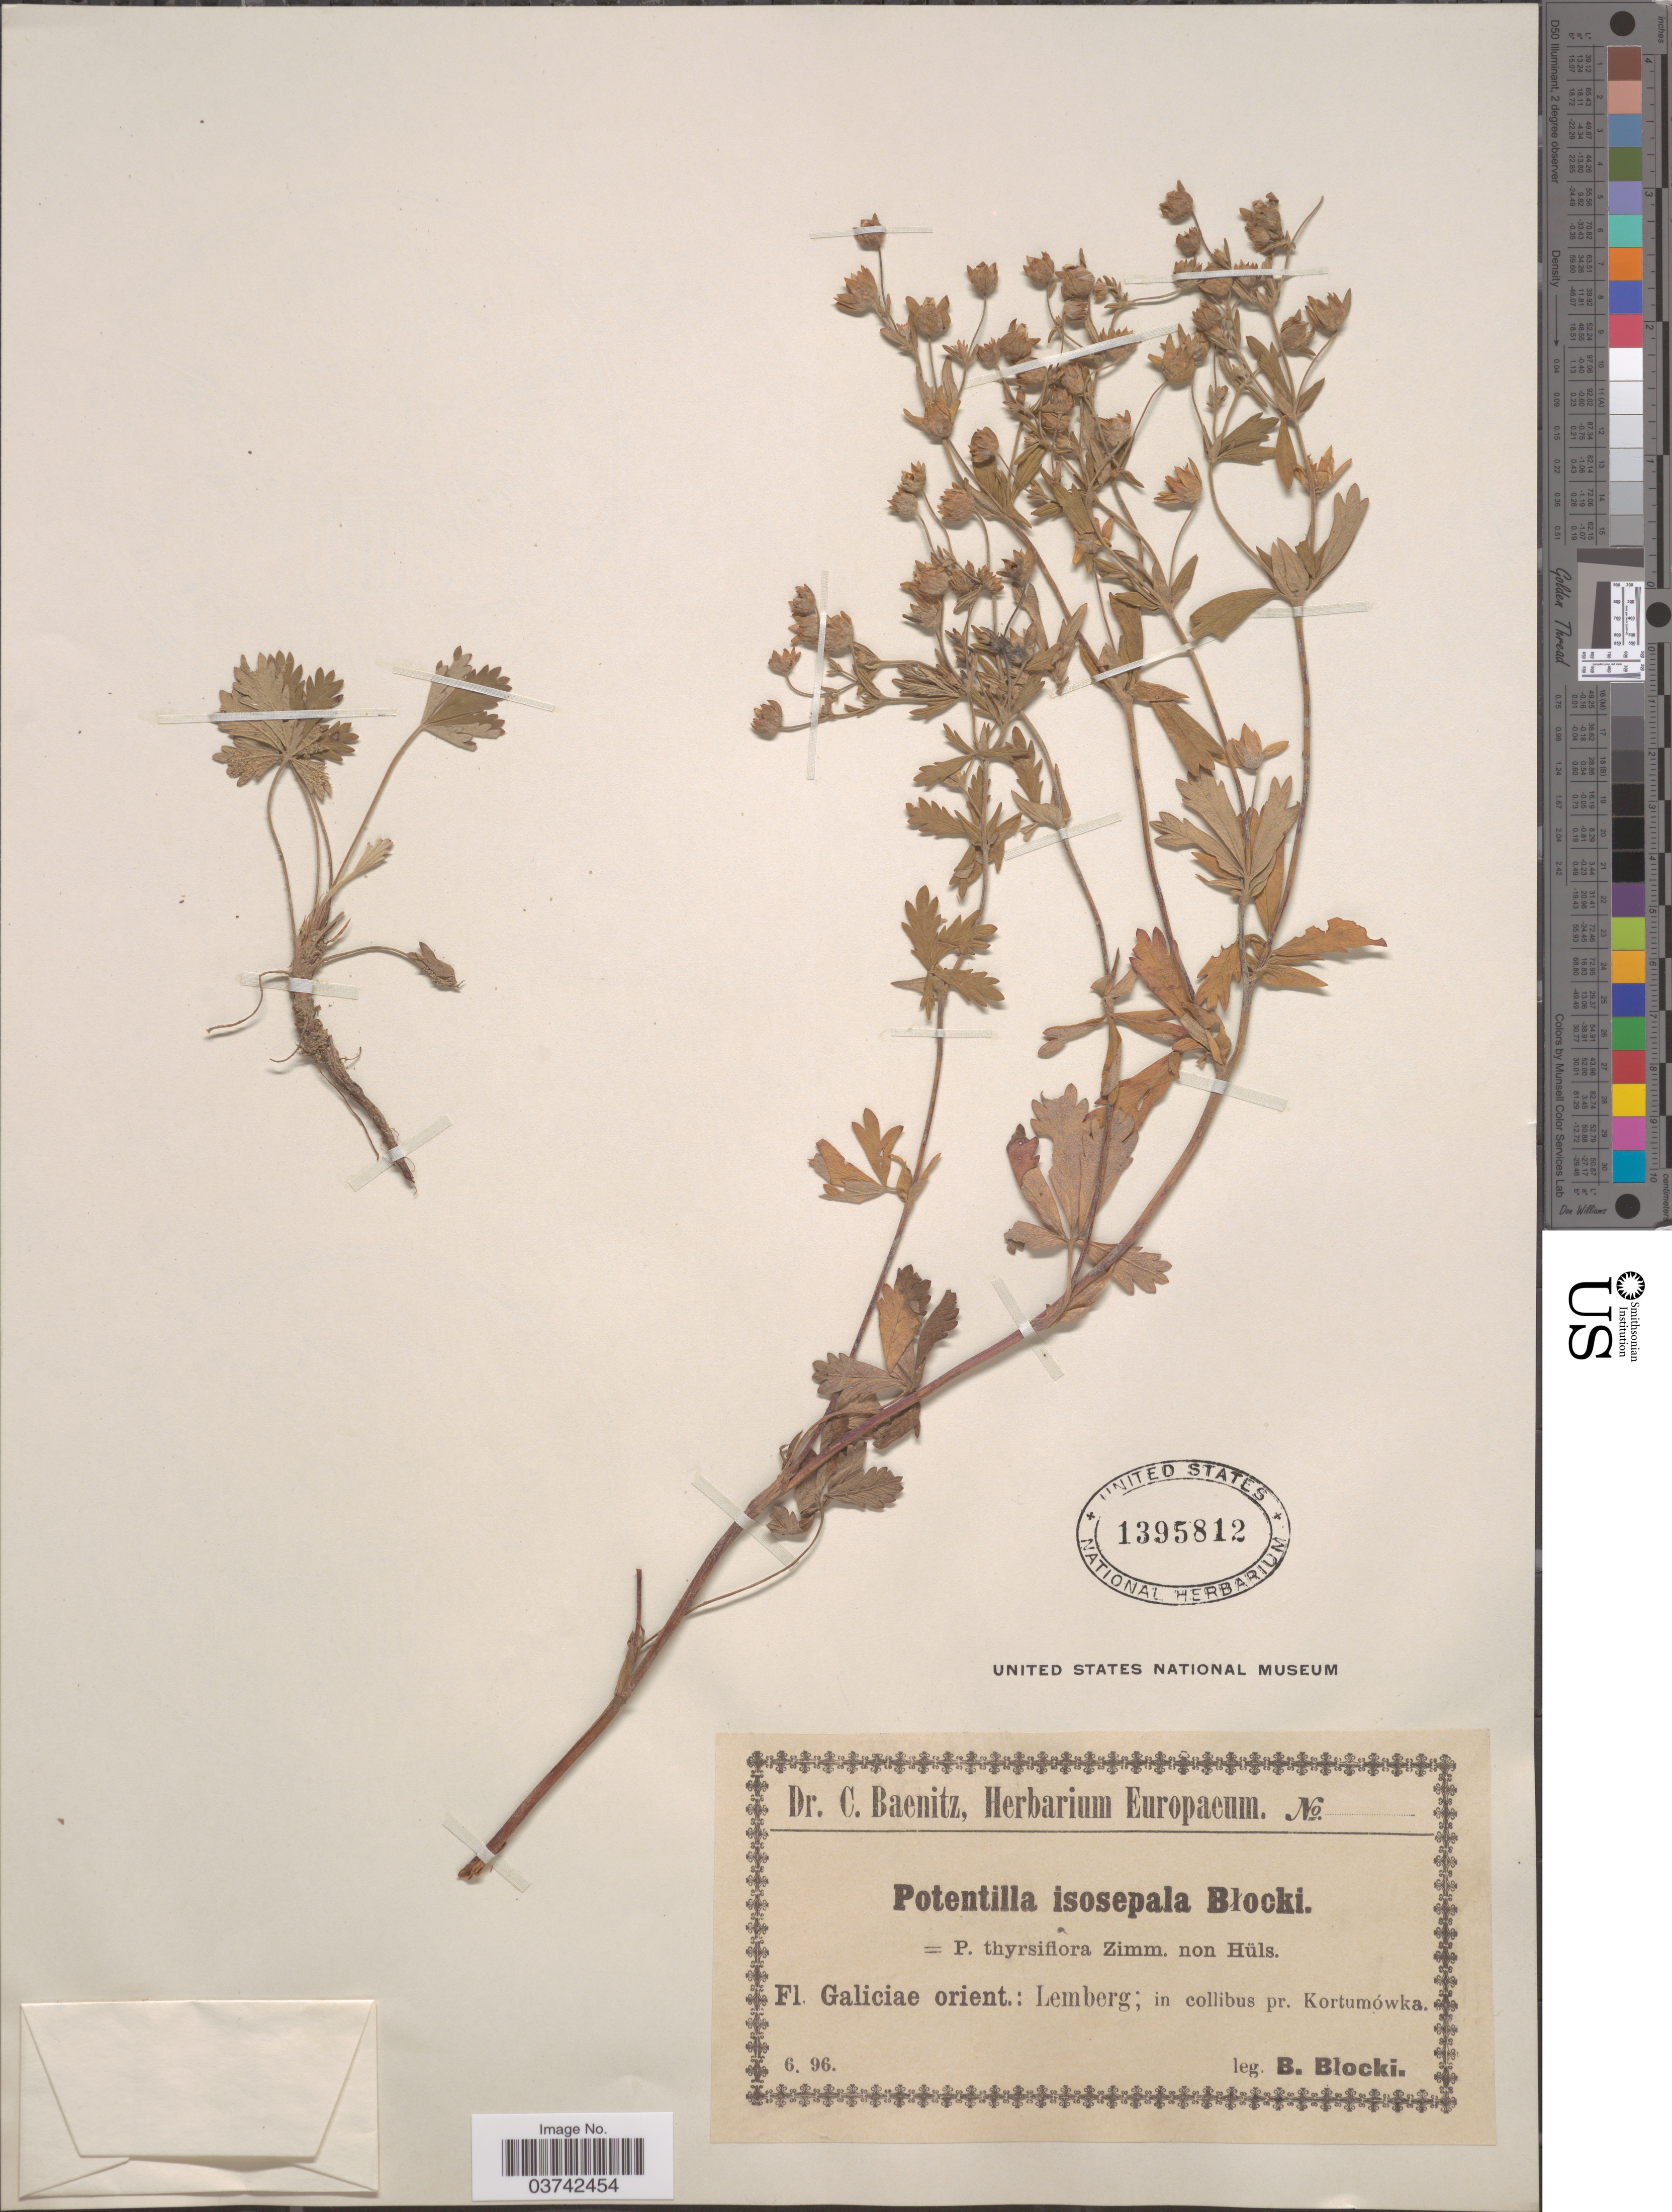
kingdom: Plantae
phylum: Tracheophyta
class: Magnoliopsida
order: Rosales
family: Rosaceae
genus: Potentilla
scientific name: Potentilla isosepala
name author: Blocki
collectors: B. Blocki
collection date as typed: Transcribed d/m/y: /6/96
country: Ukraine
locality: Galiciae orient.: Lemberg; in collibus pr. Kortumówka.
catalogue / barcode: US 1395812